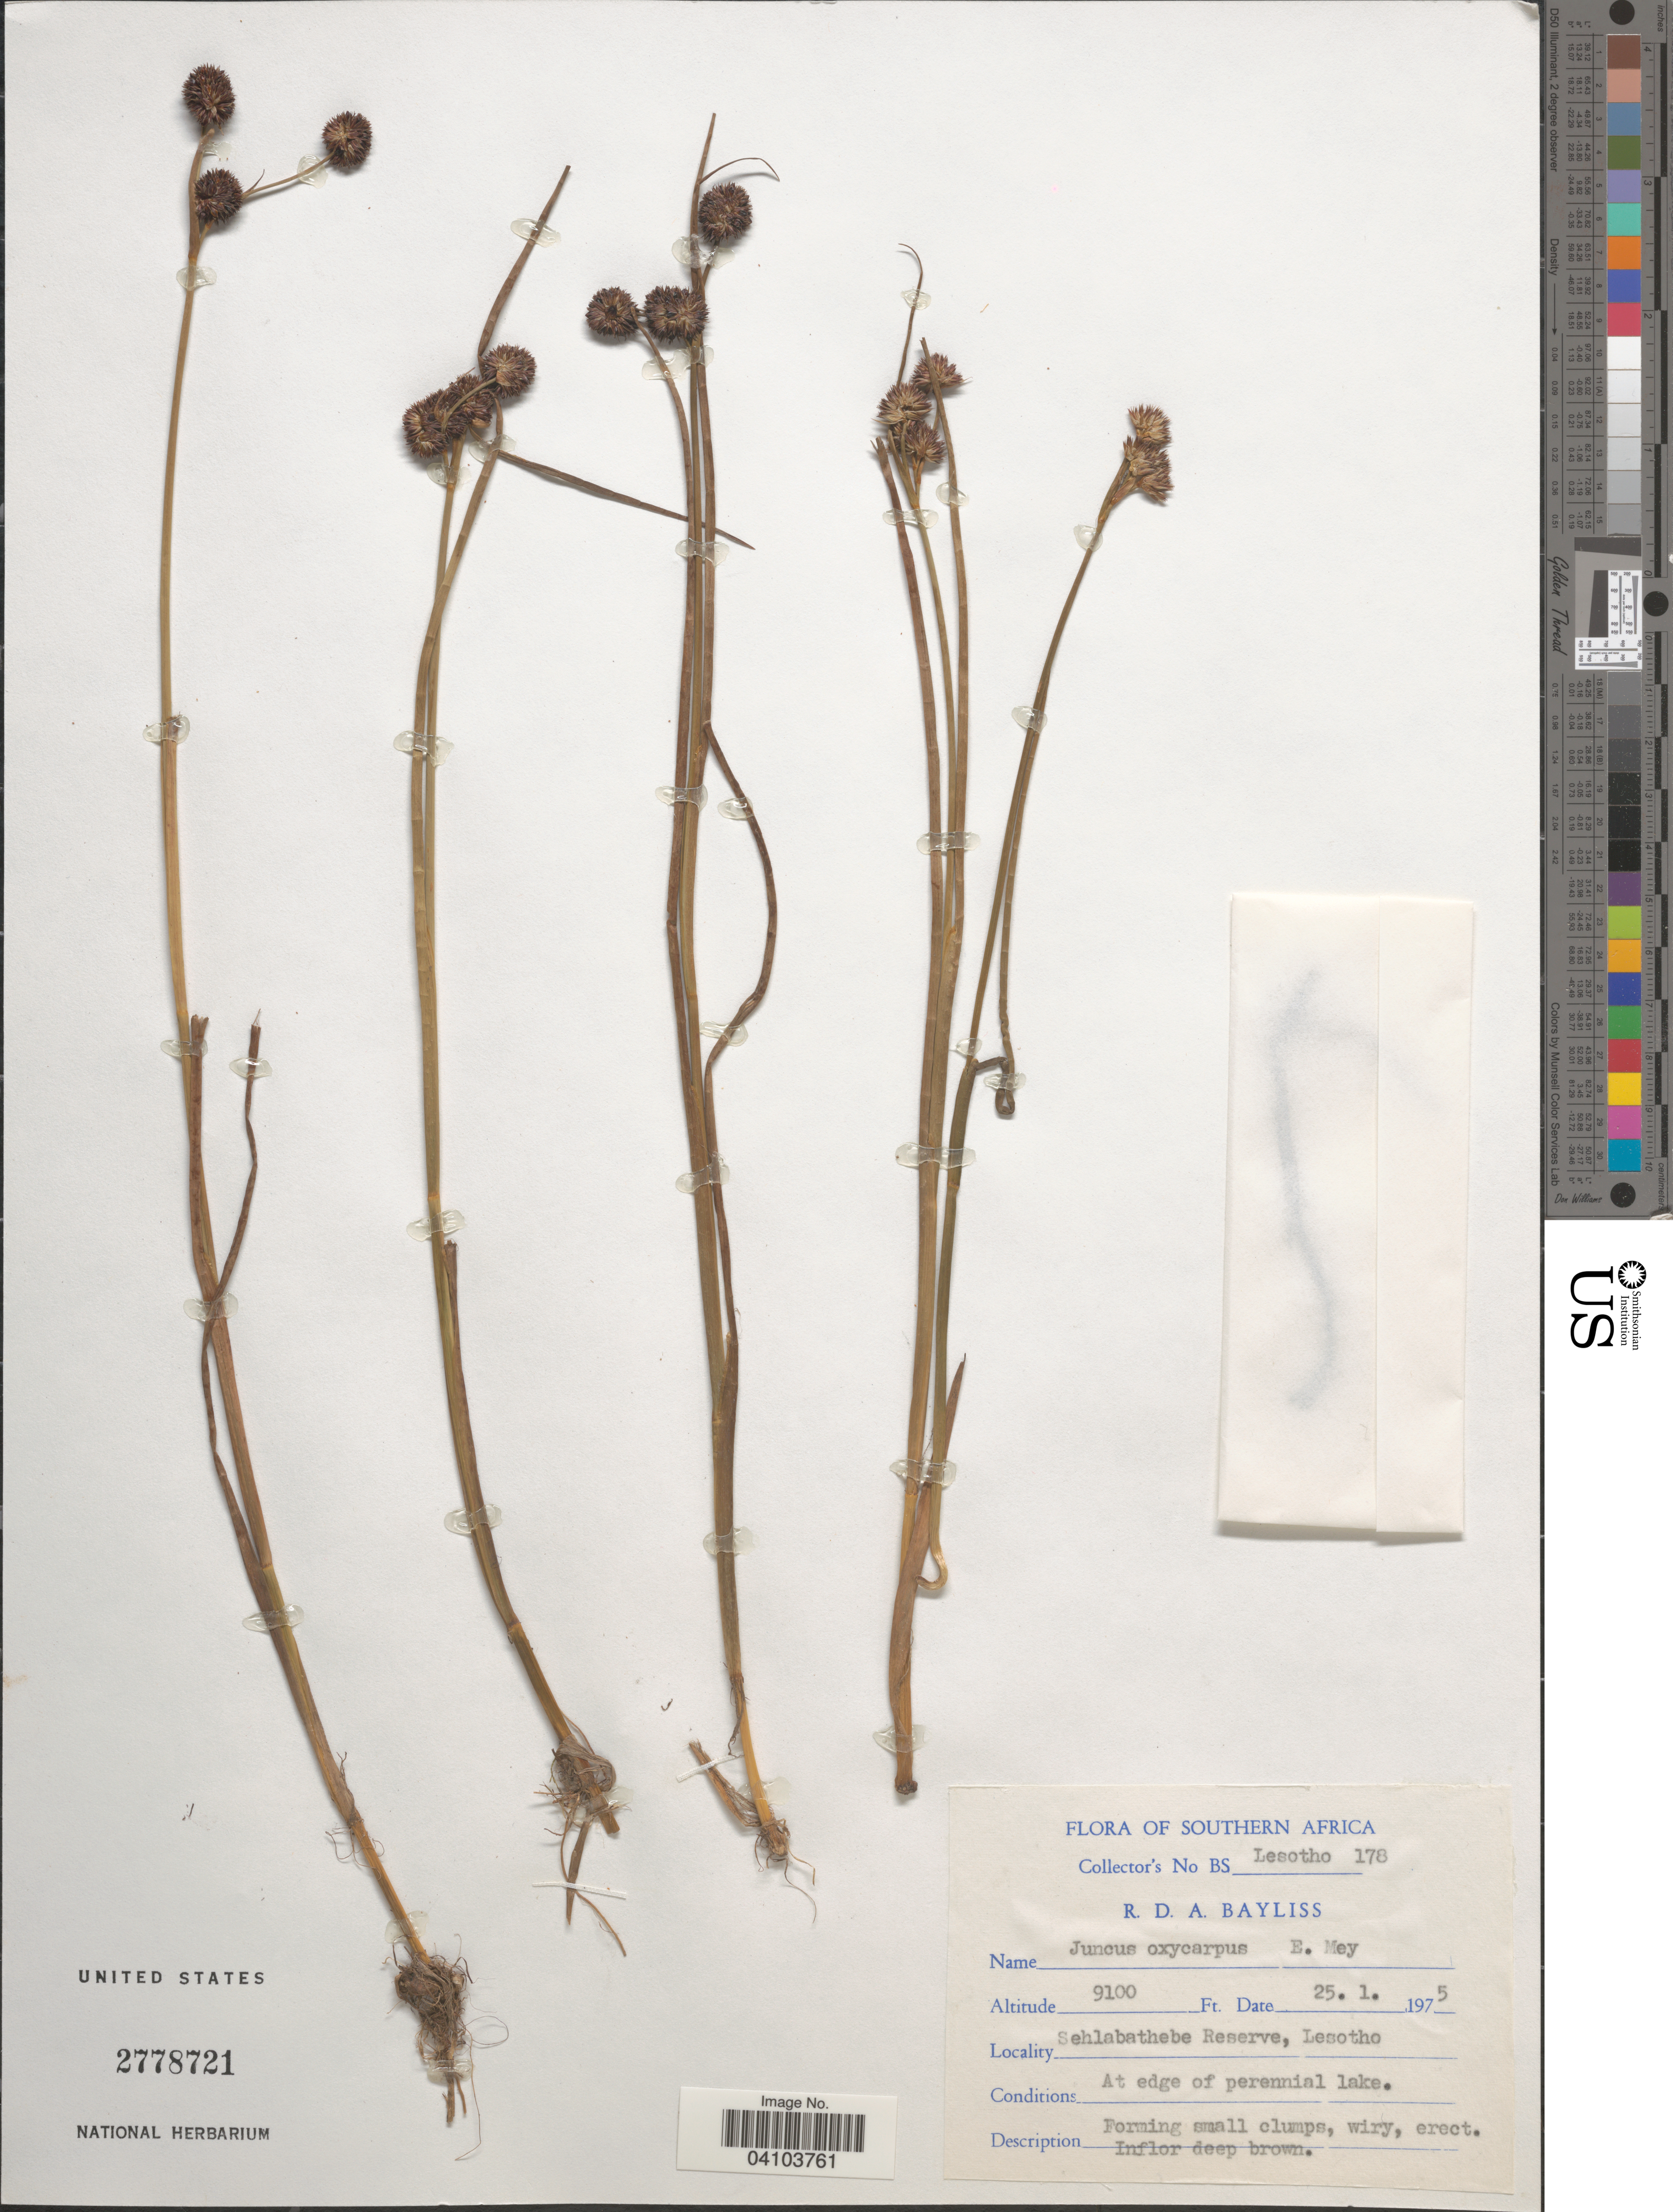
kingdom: Plantae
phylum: Tracheophyta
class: Liliopsida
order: Poales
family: Juncaceae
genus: Juncus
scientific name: Juncus oxycarpus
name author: E. Mey.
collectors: R. Bayliss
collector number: BS Lesotho 178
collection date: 1975-01-25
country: Lesotho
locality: Southern Africa. Sehlabathebe Reserve, Lesotho. At edge of perennial lake.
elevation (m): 2774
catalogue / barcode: US 2778721